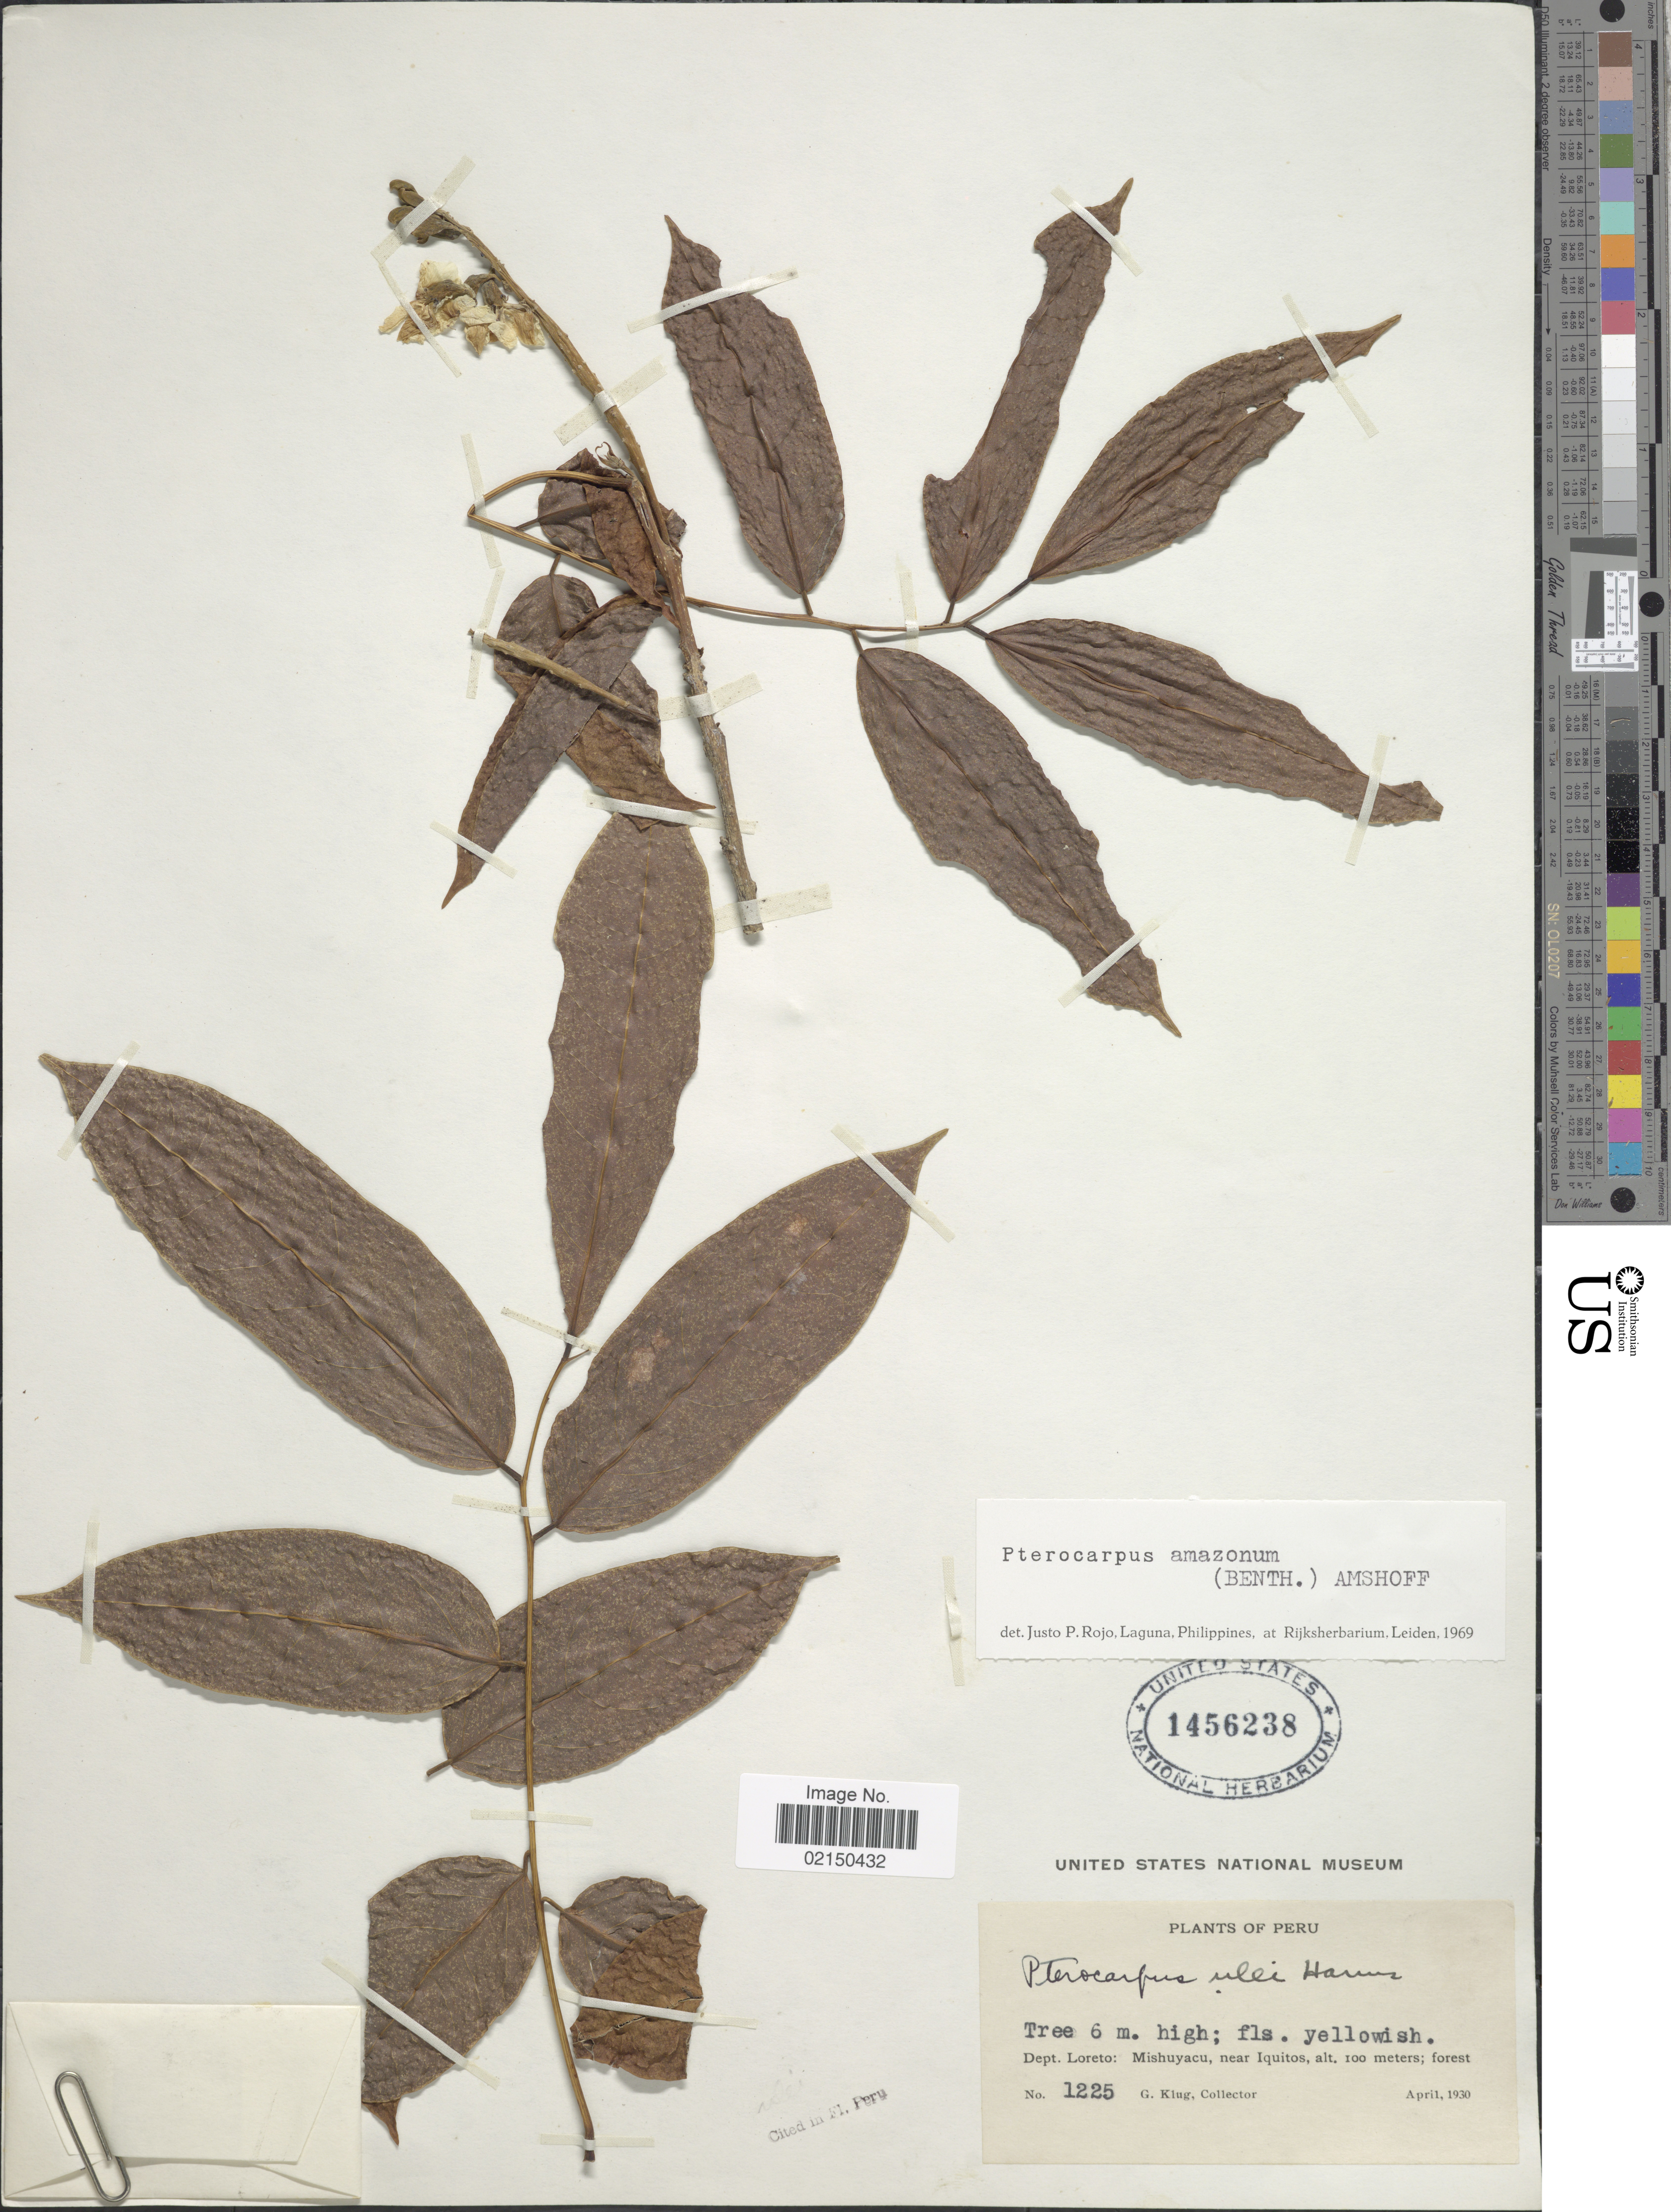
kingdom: Plantae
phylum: Tracheophyta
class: Magnoliopsida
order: Fabales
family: Fabaceae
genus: Pterocarpus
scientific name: Pterocarpus amazonum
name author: (Benth.) Amshoff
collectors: G. Klug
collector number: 1225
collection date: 1930-04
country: Peru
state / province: Loreto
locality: Mishuyacu, near Iquitos.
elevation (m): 100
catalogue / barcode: US 1456238